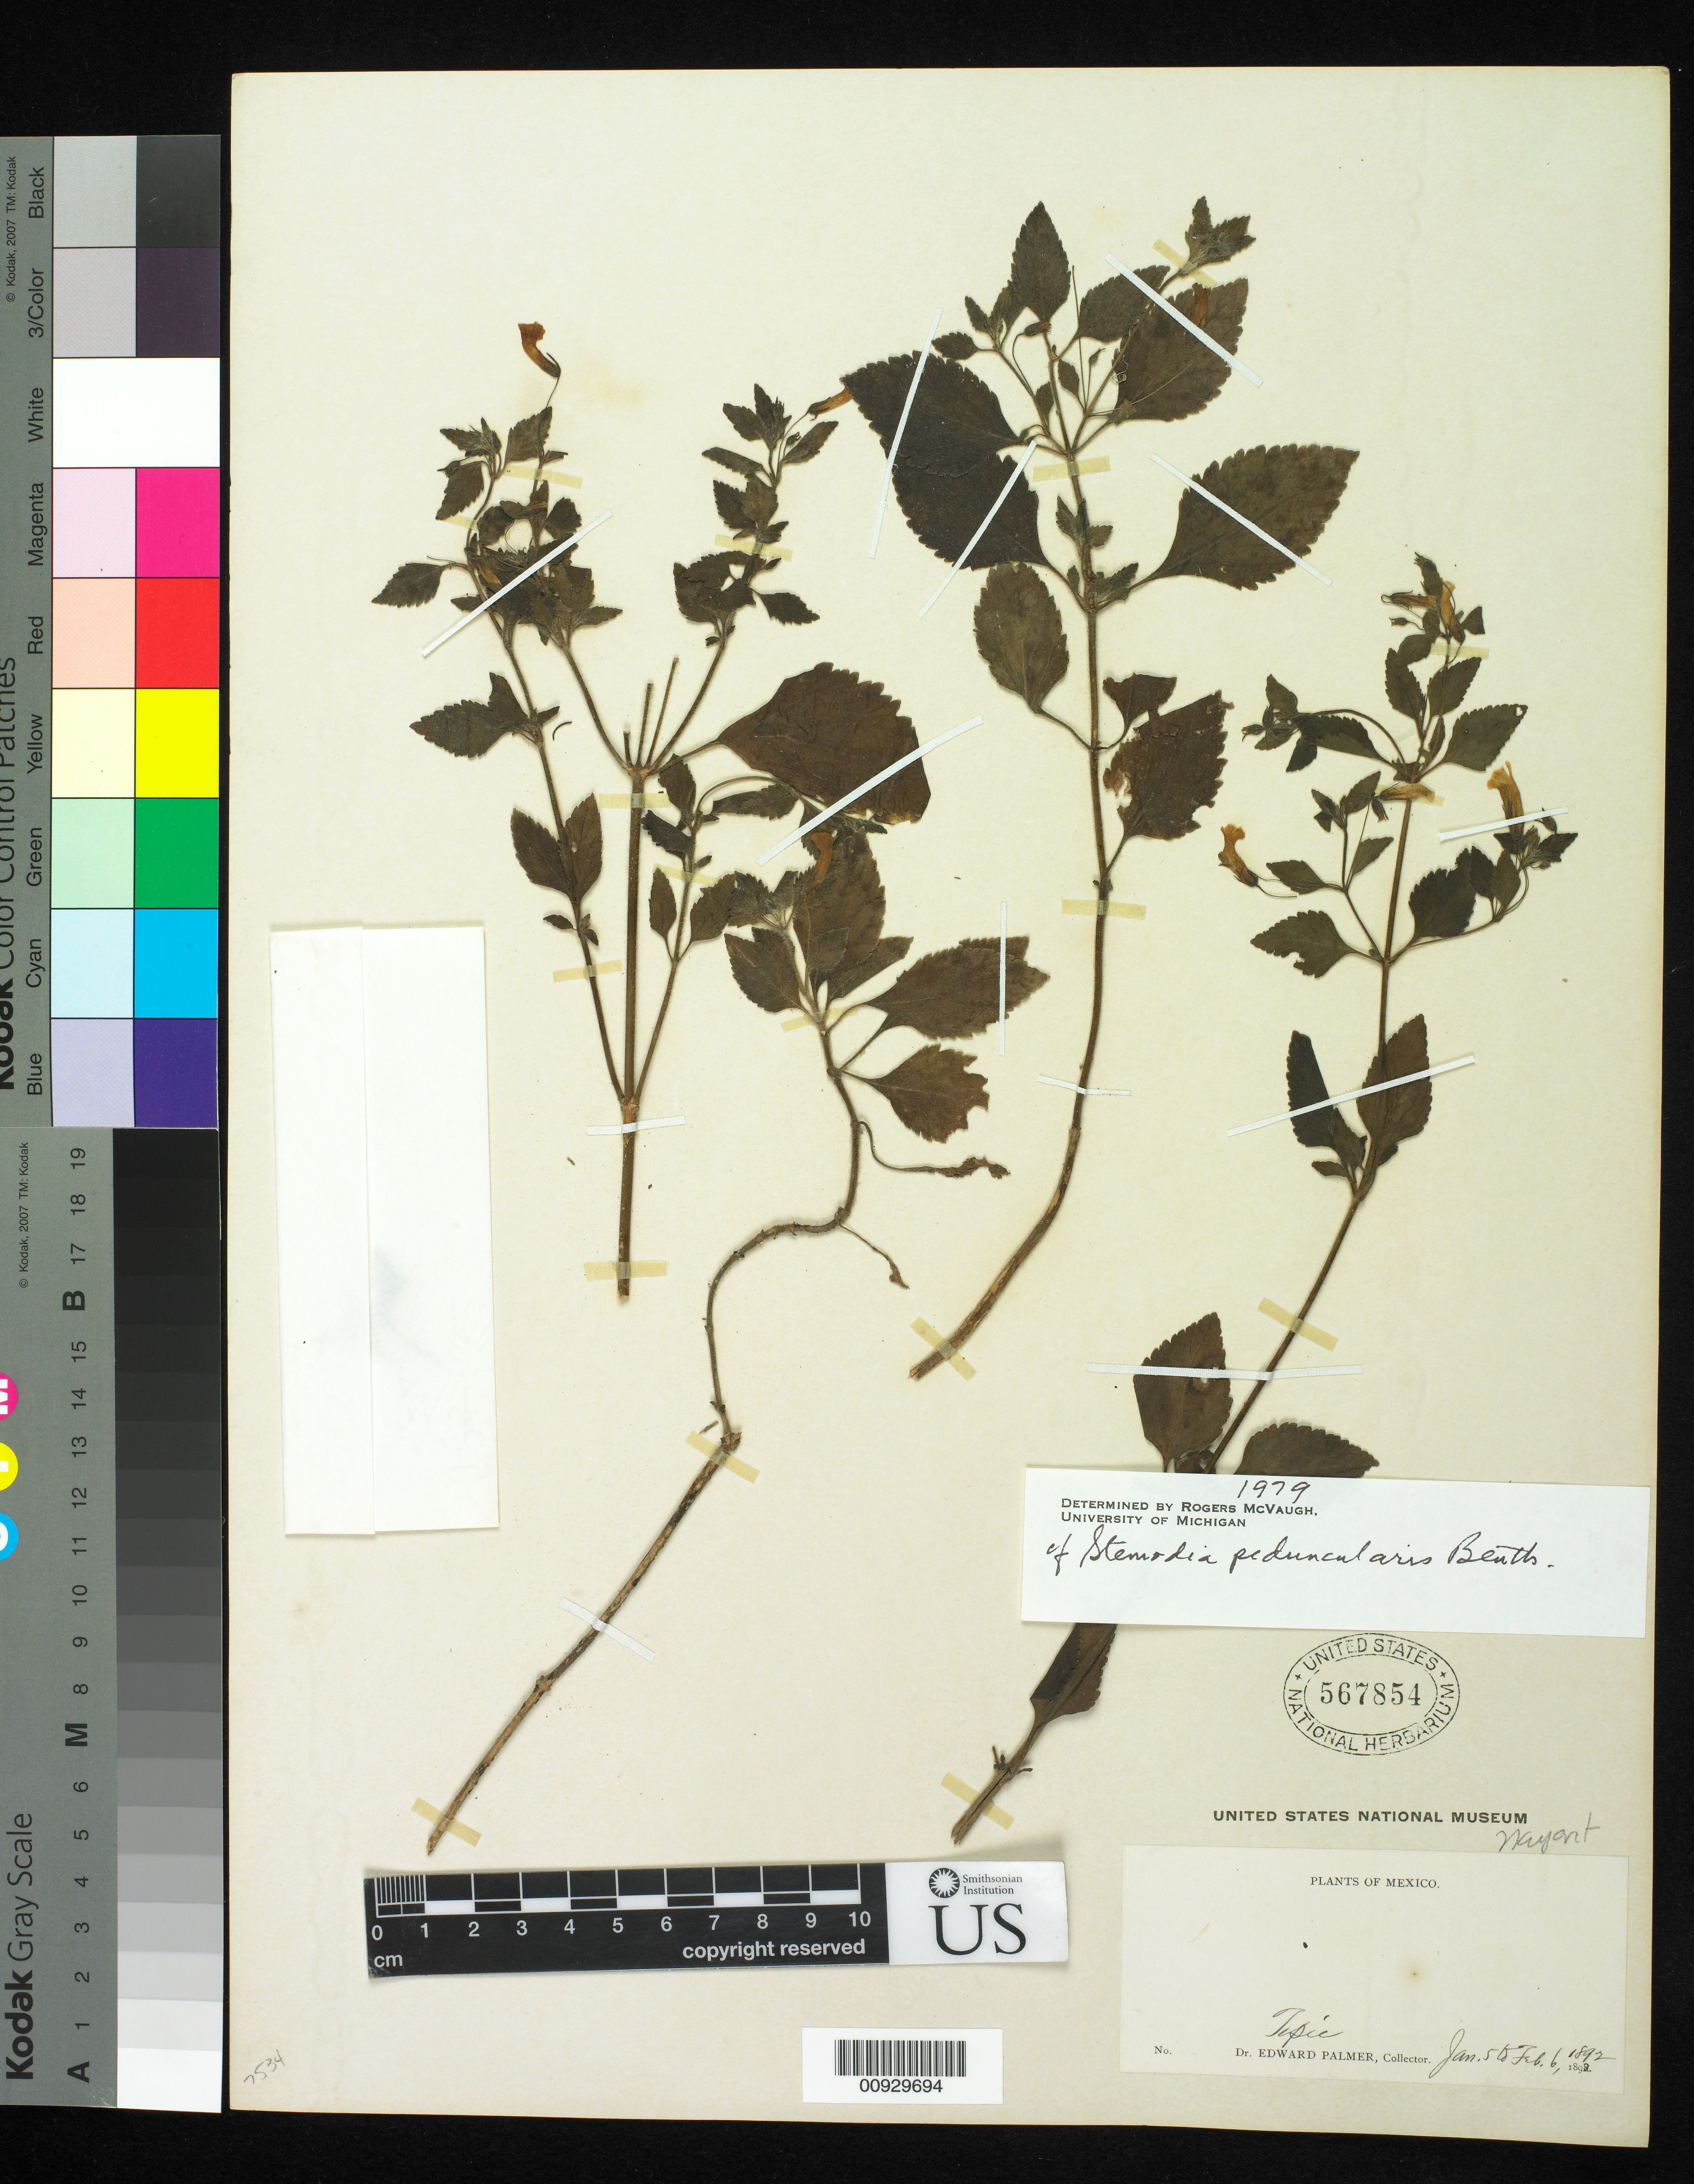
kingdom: Plantae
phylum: Tracheophyta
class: Magnoliopsida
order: Lamiales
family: Plantaginaceae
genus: Stemodia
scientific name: Stemodia peduncularis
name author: Benth.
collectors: E. Palmer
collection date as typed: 05 Jan 1892 to 06 Feb 1892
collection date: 1892-01-05/1892-02-06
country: Mexico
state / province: Nayarit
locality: Tepic.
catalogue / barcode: US 567854